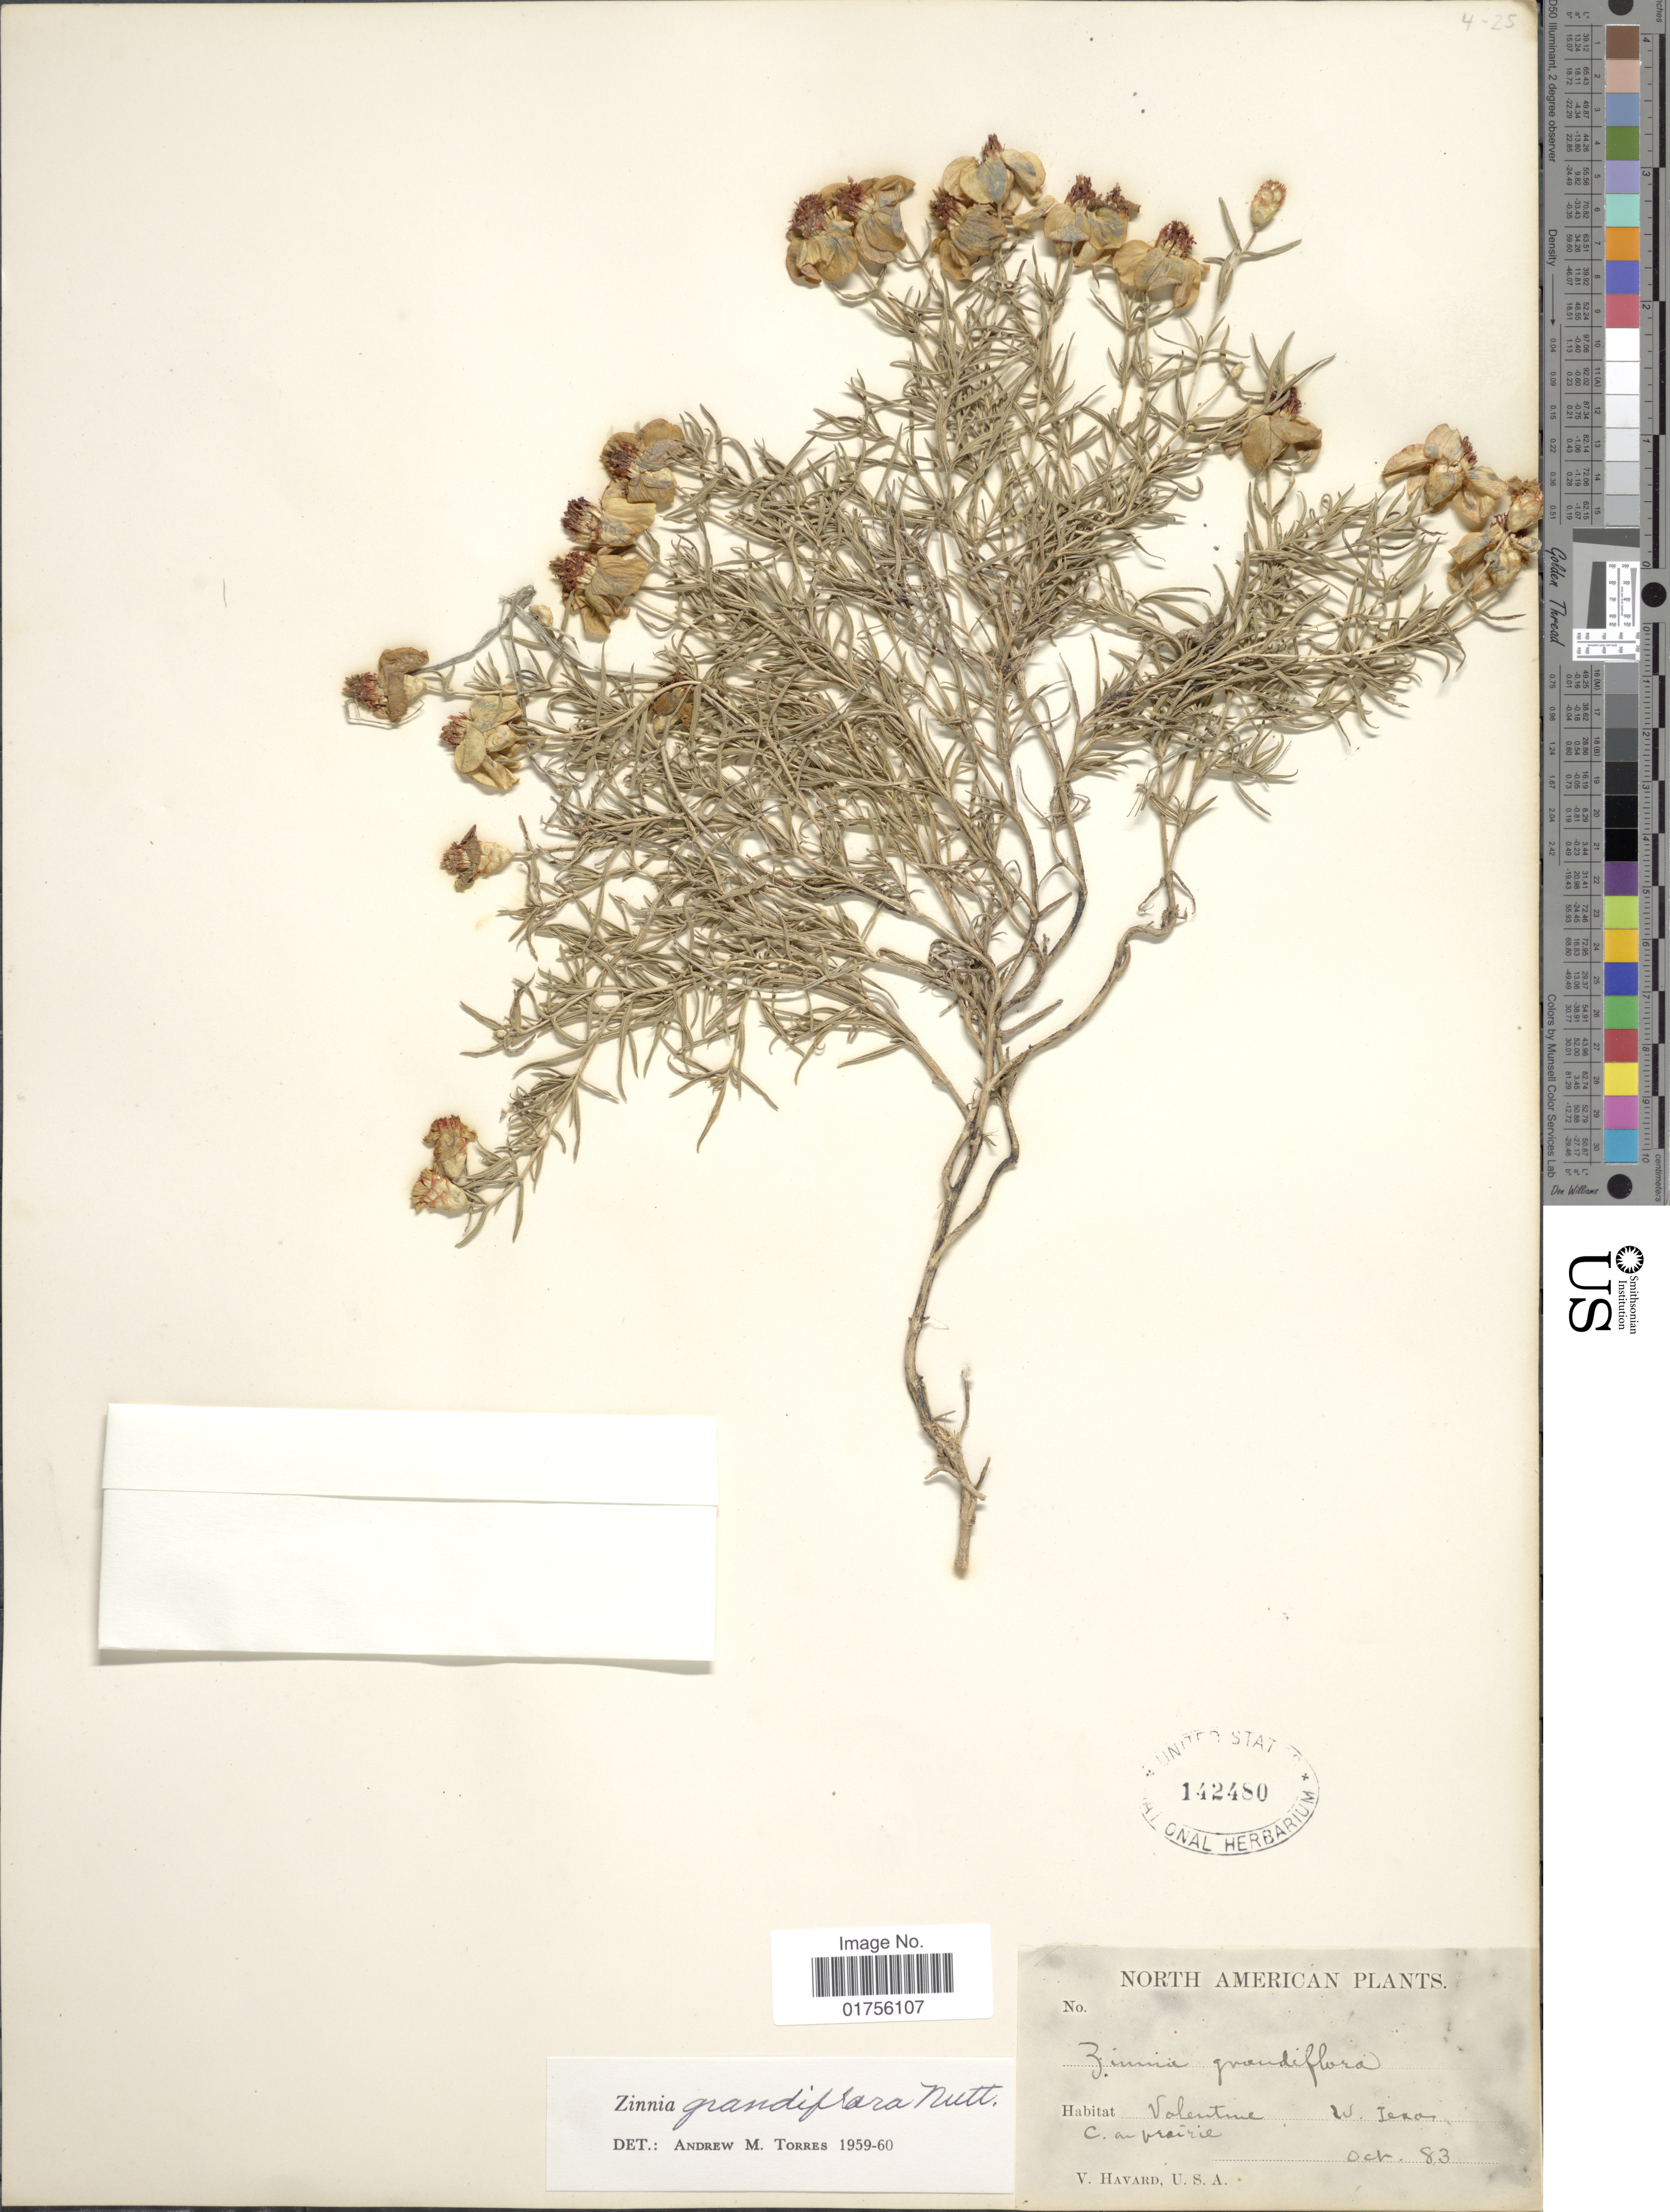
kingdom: Plantae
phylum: Tracheophyta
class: Magnoliopsida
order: Asterales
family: Asteraceae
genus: Zinnia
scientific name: Zinnia grandiflora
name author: Nutt.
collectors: V. Havard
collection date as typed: Transcribed d/m/y: /10/83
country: United States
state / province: Texas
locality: Valentine, W. Texas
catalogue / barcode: US 142480